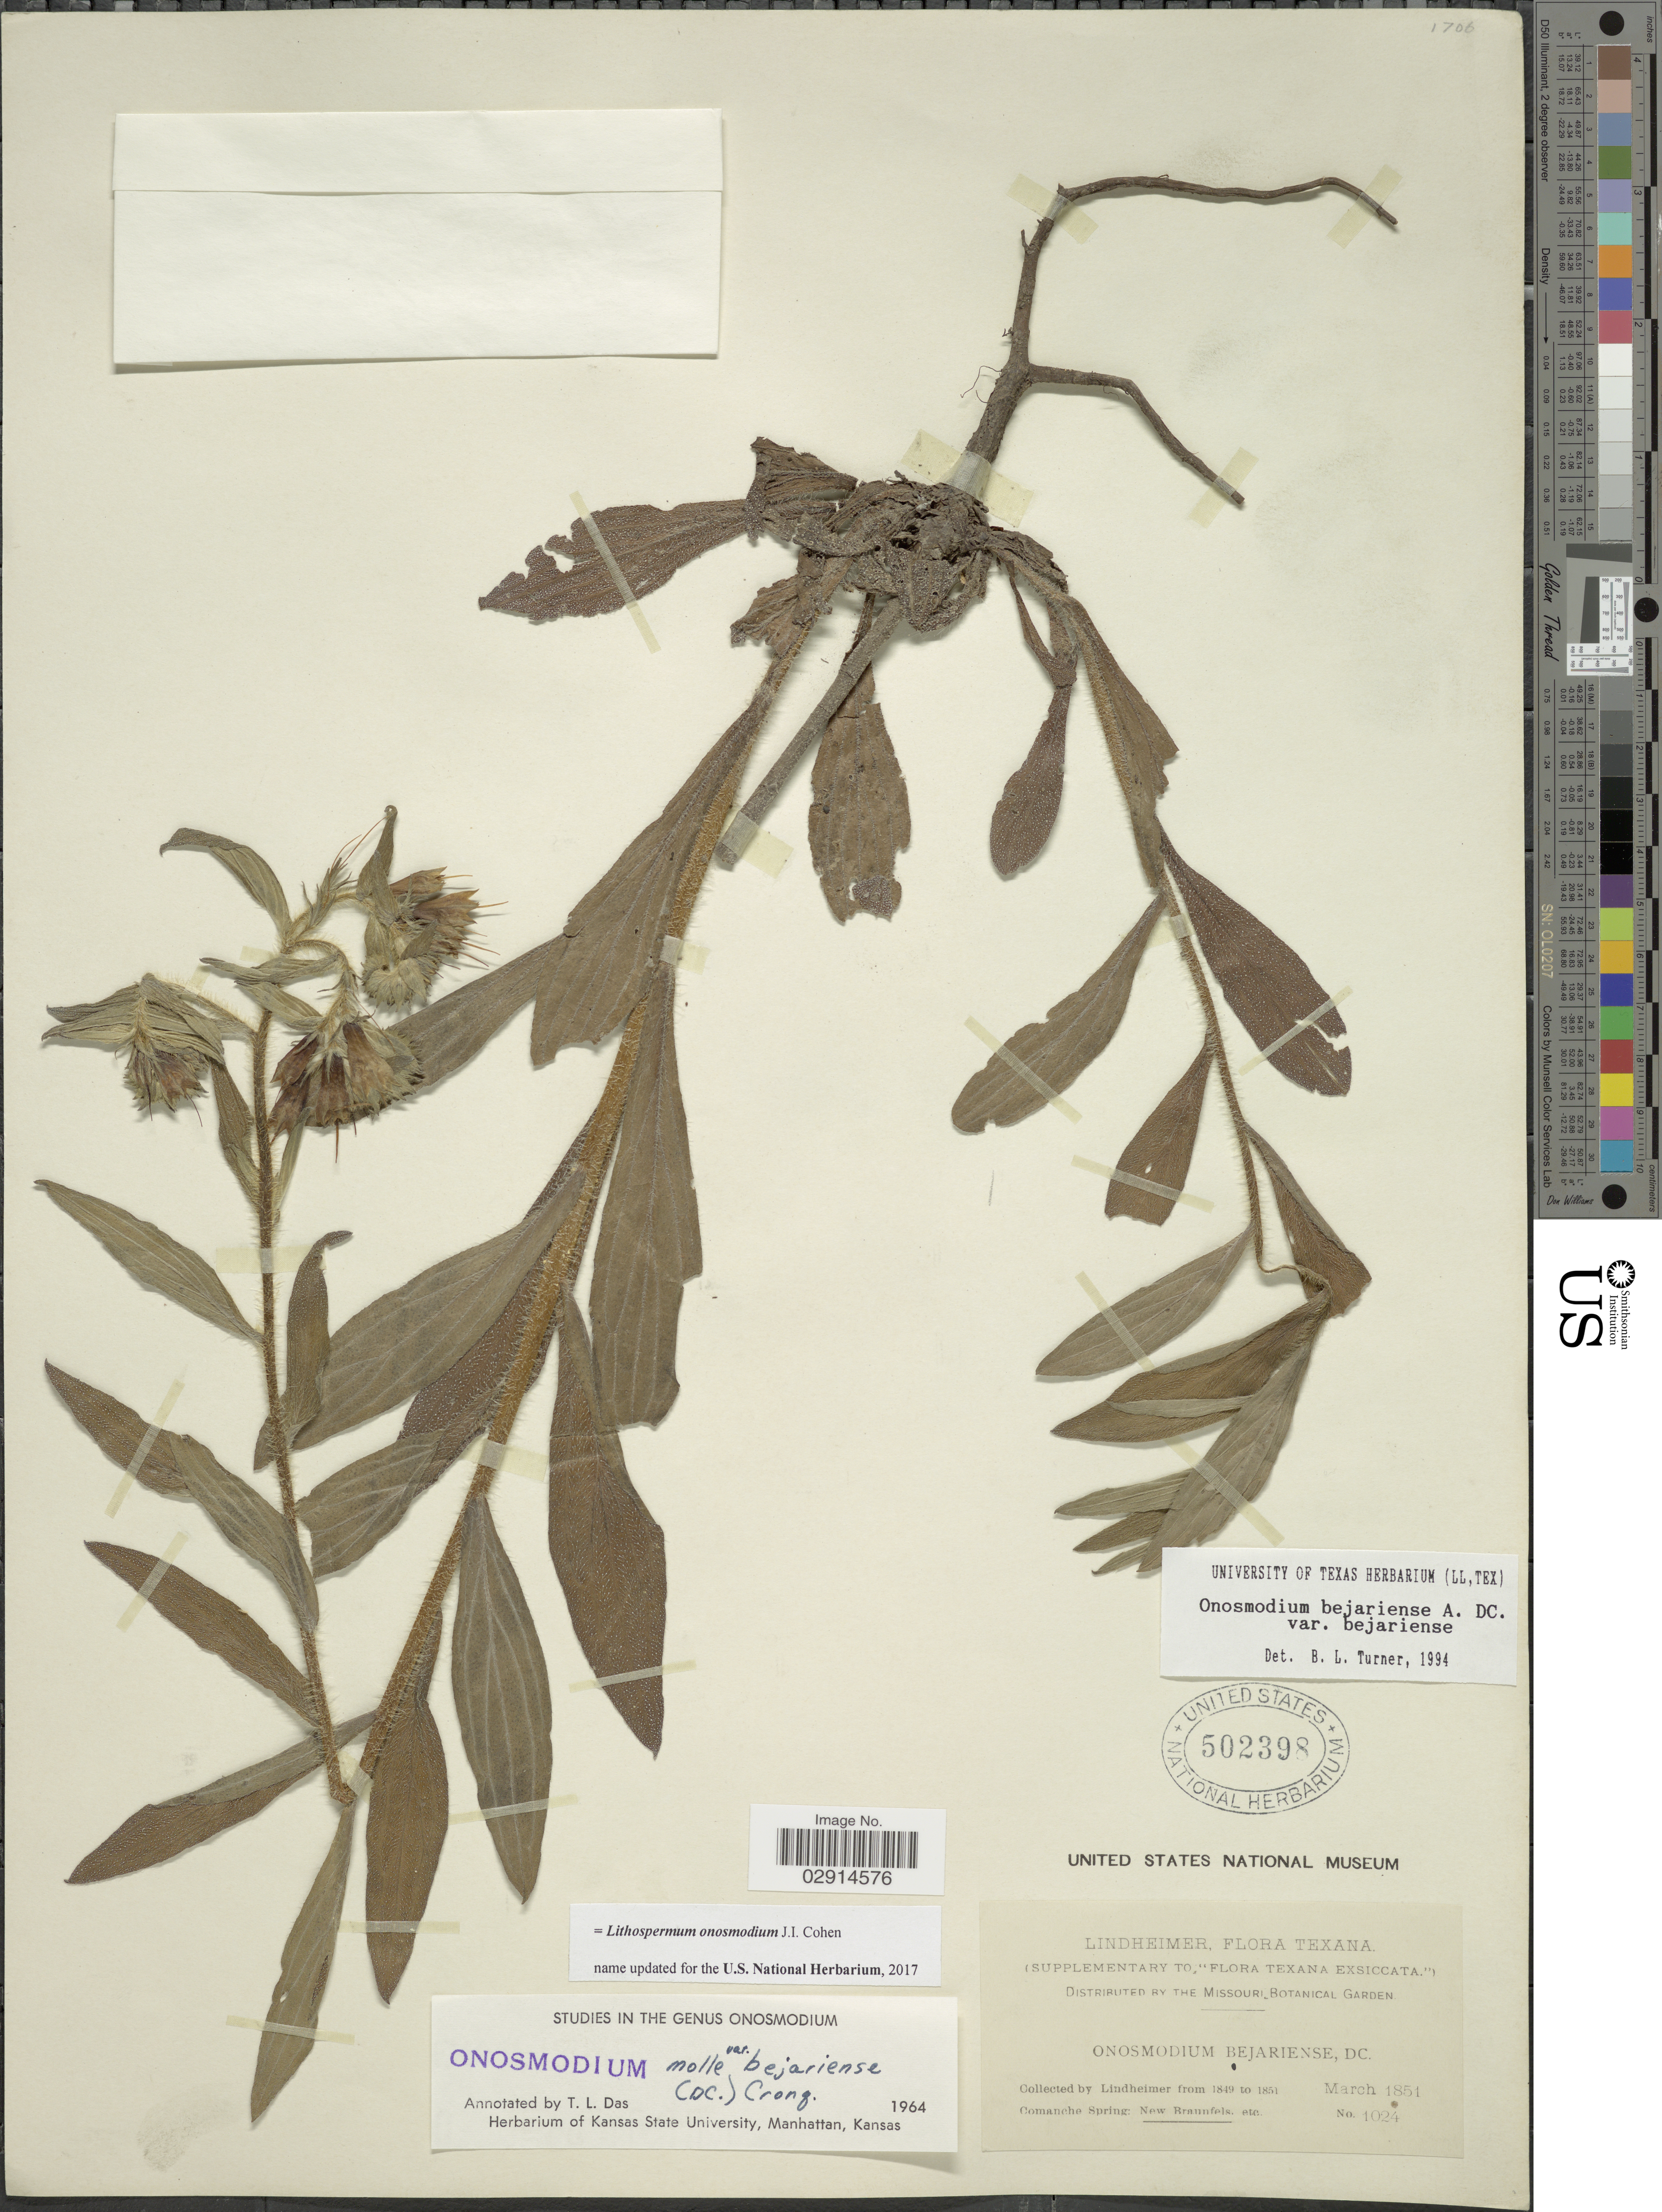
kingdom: Plantae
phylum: Tracheophyta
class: Magnoliopsida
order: Boraginales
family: Boraginaceae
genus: Lithospermum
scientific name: Lithospermum onosmodium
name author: Cohen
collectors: -. Lindheimer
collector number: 1024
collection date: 1851-03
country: United States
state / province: Texas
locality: Texana. Comanche Spring: New Braunfels, etc.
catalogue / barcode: US 502398